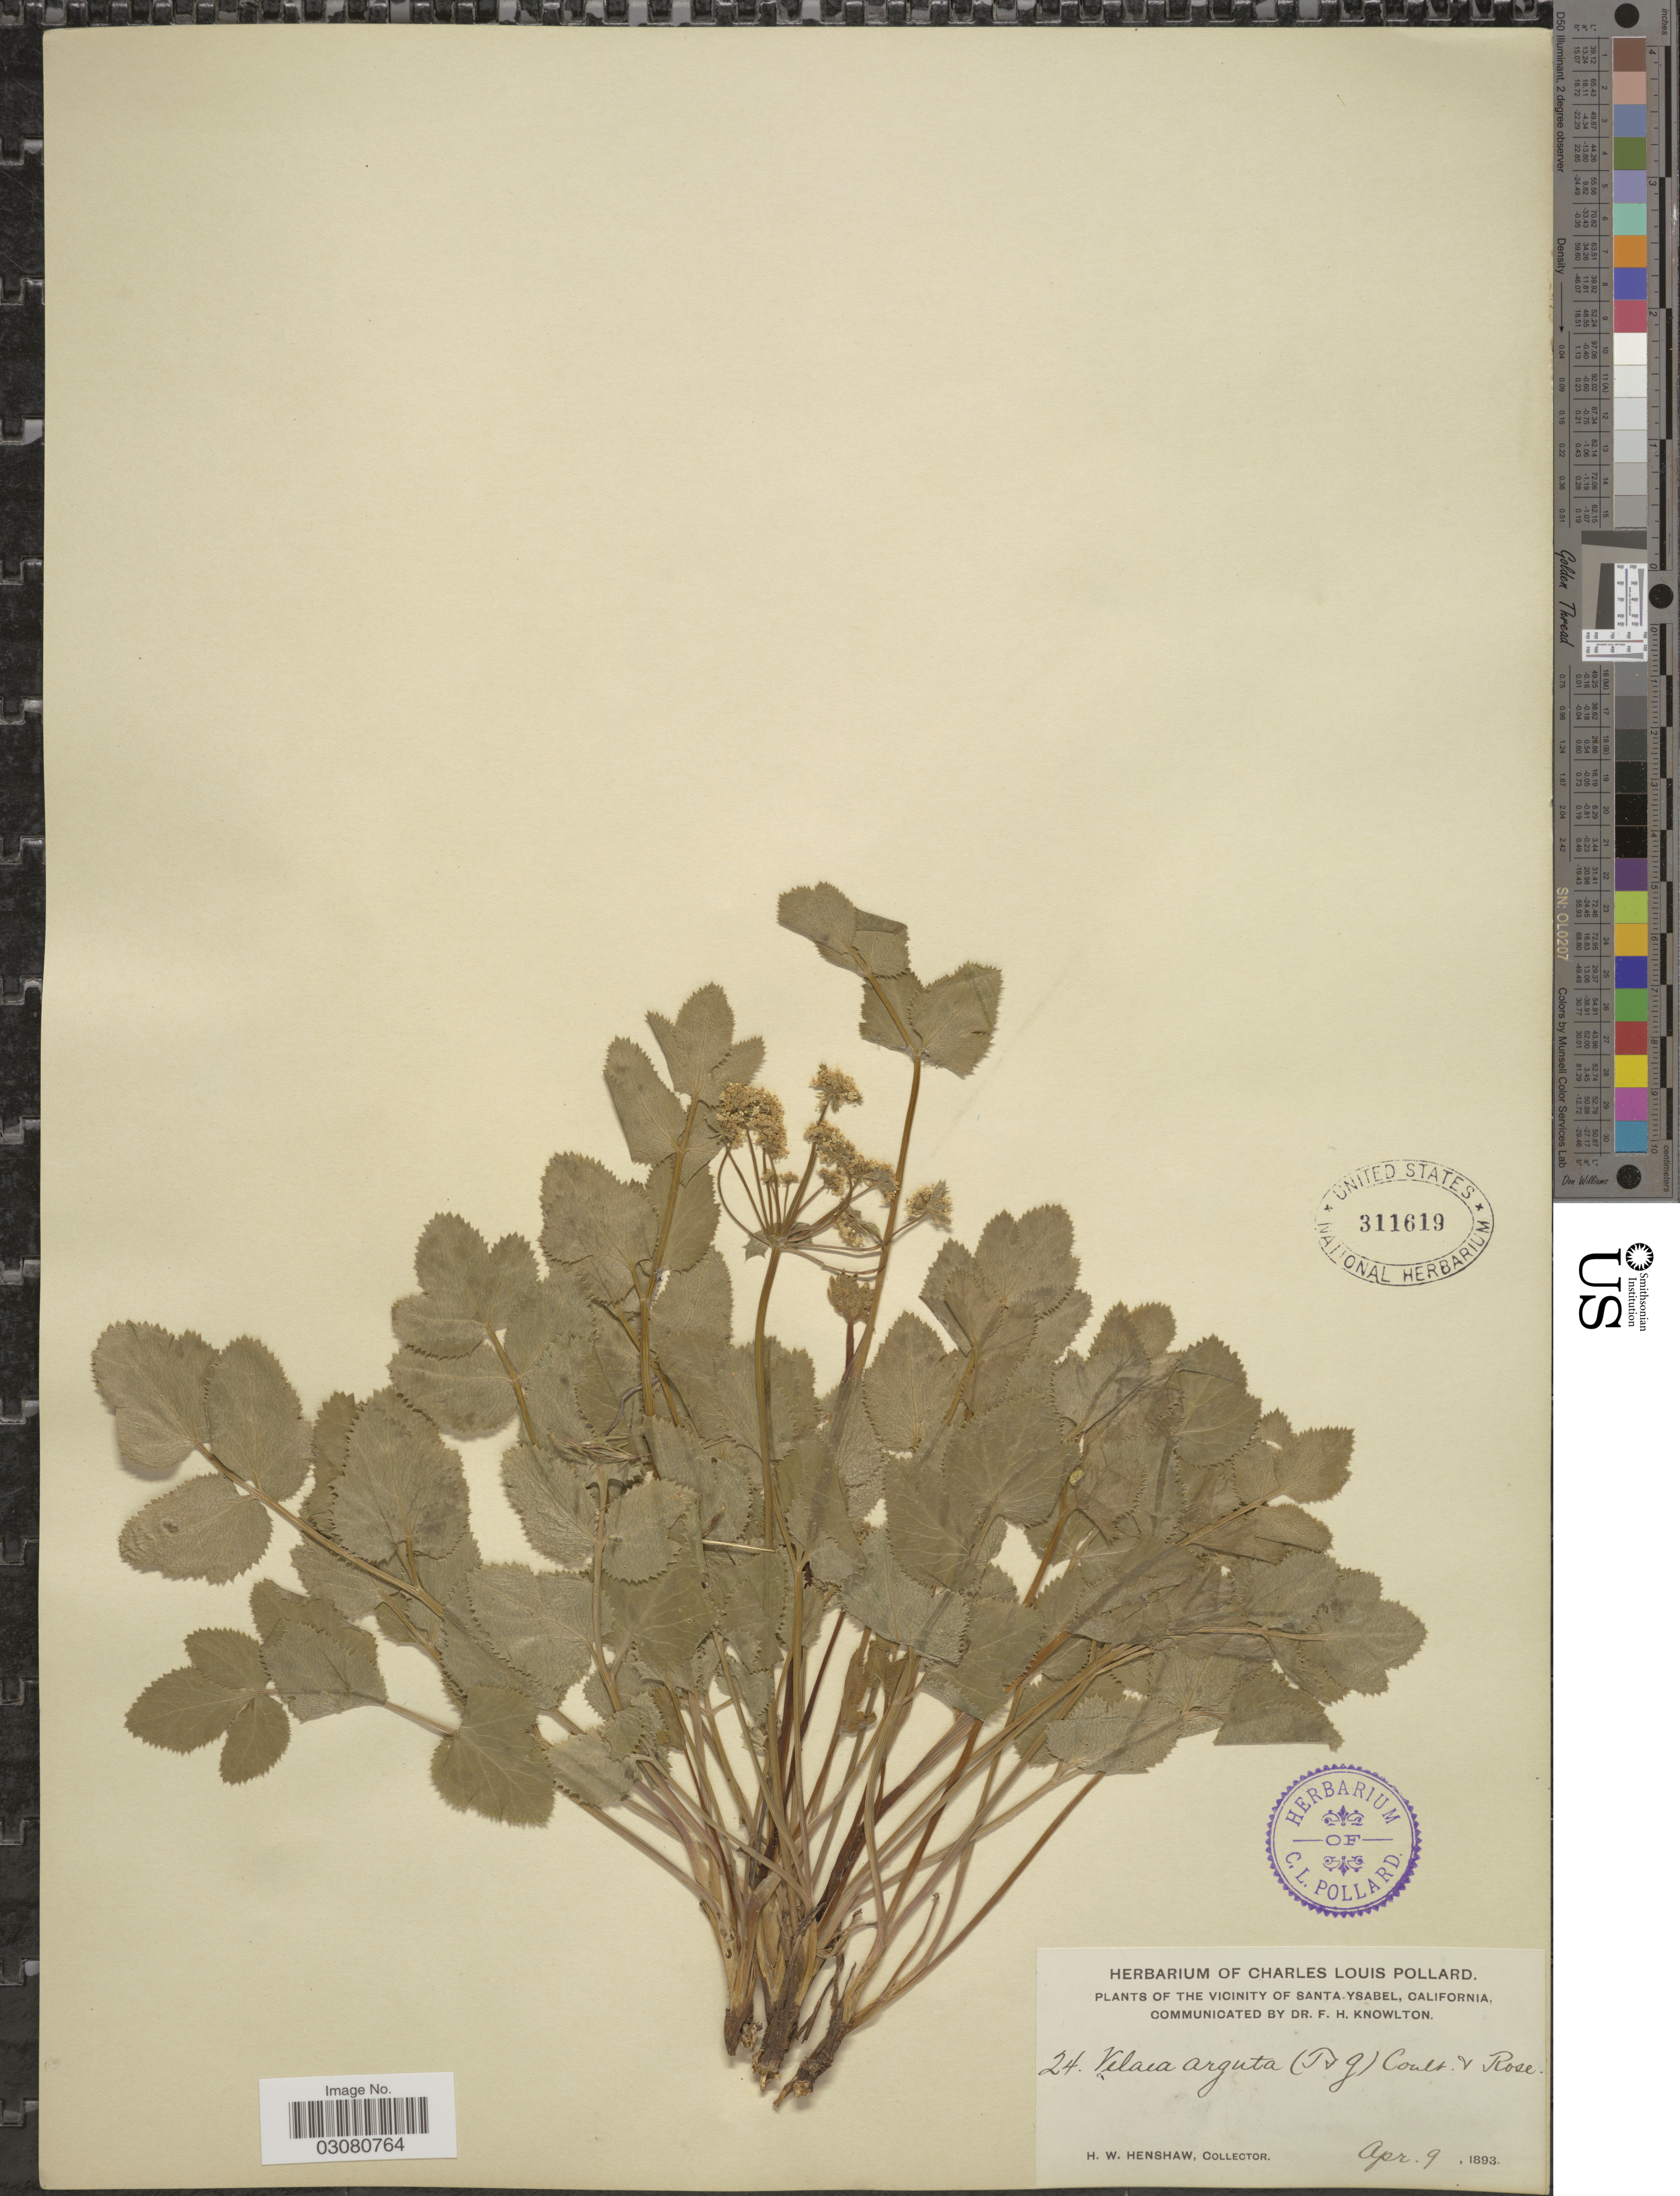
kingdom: Plantae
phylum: Tracheophyta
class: Magnoliopsida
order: Apiales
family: Apiaceae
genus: Tauschia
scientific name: Tauschia arguta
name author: (Torr.) J.F. Macbr.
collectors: H. Henshaw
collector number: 24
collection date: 1893-04-09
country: United States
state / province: California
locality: Vicinity of Santa Ysabel.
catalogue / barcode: US 311619